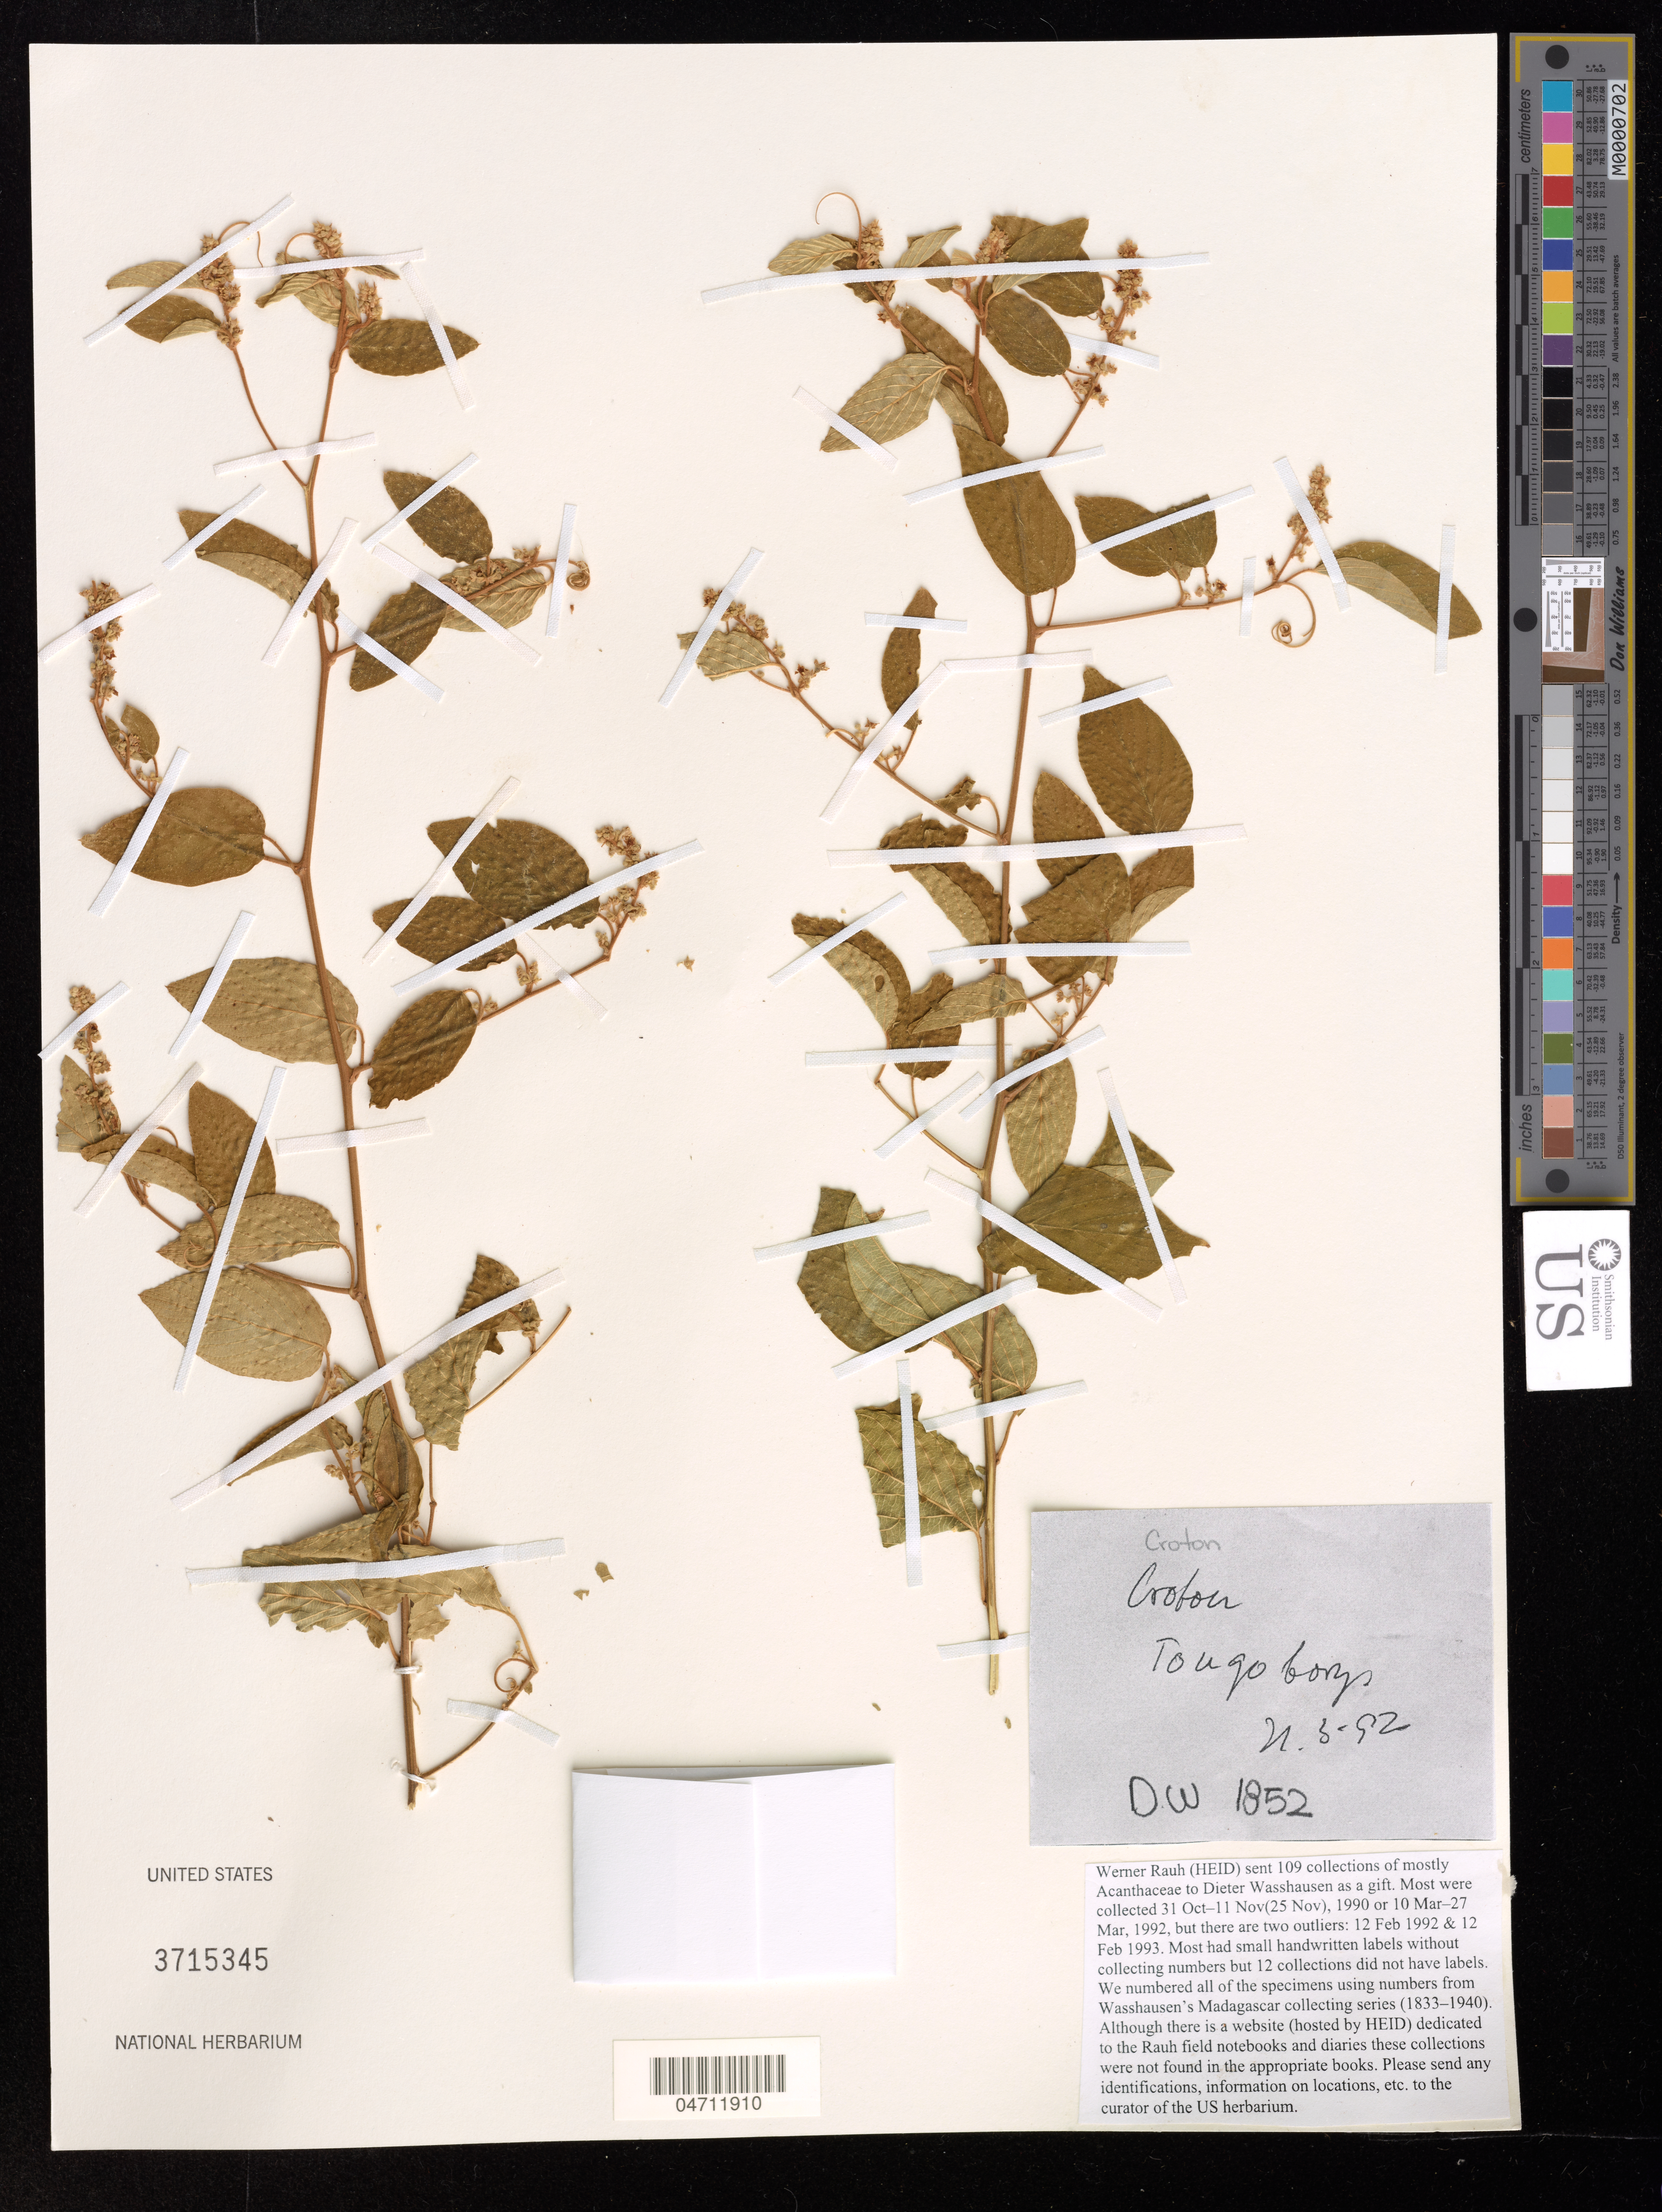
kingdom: Plantae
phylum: Tracheophyta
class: Magnoliopsida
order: Malpighiales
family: Euphorbiaceae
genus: Croton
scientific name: Croton sp.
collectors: W. Rauh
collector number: DW 1852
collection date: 1992-03-21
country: Madagascar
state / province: Tulear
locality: Tongobory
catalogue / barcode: US 3715345